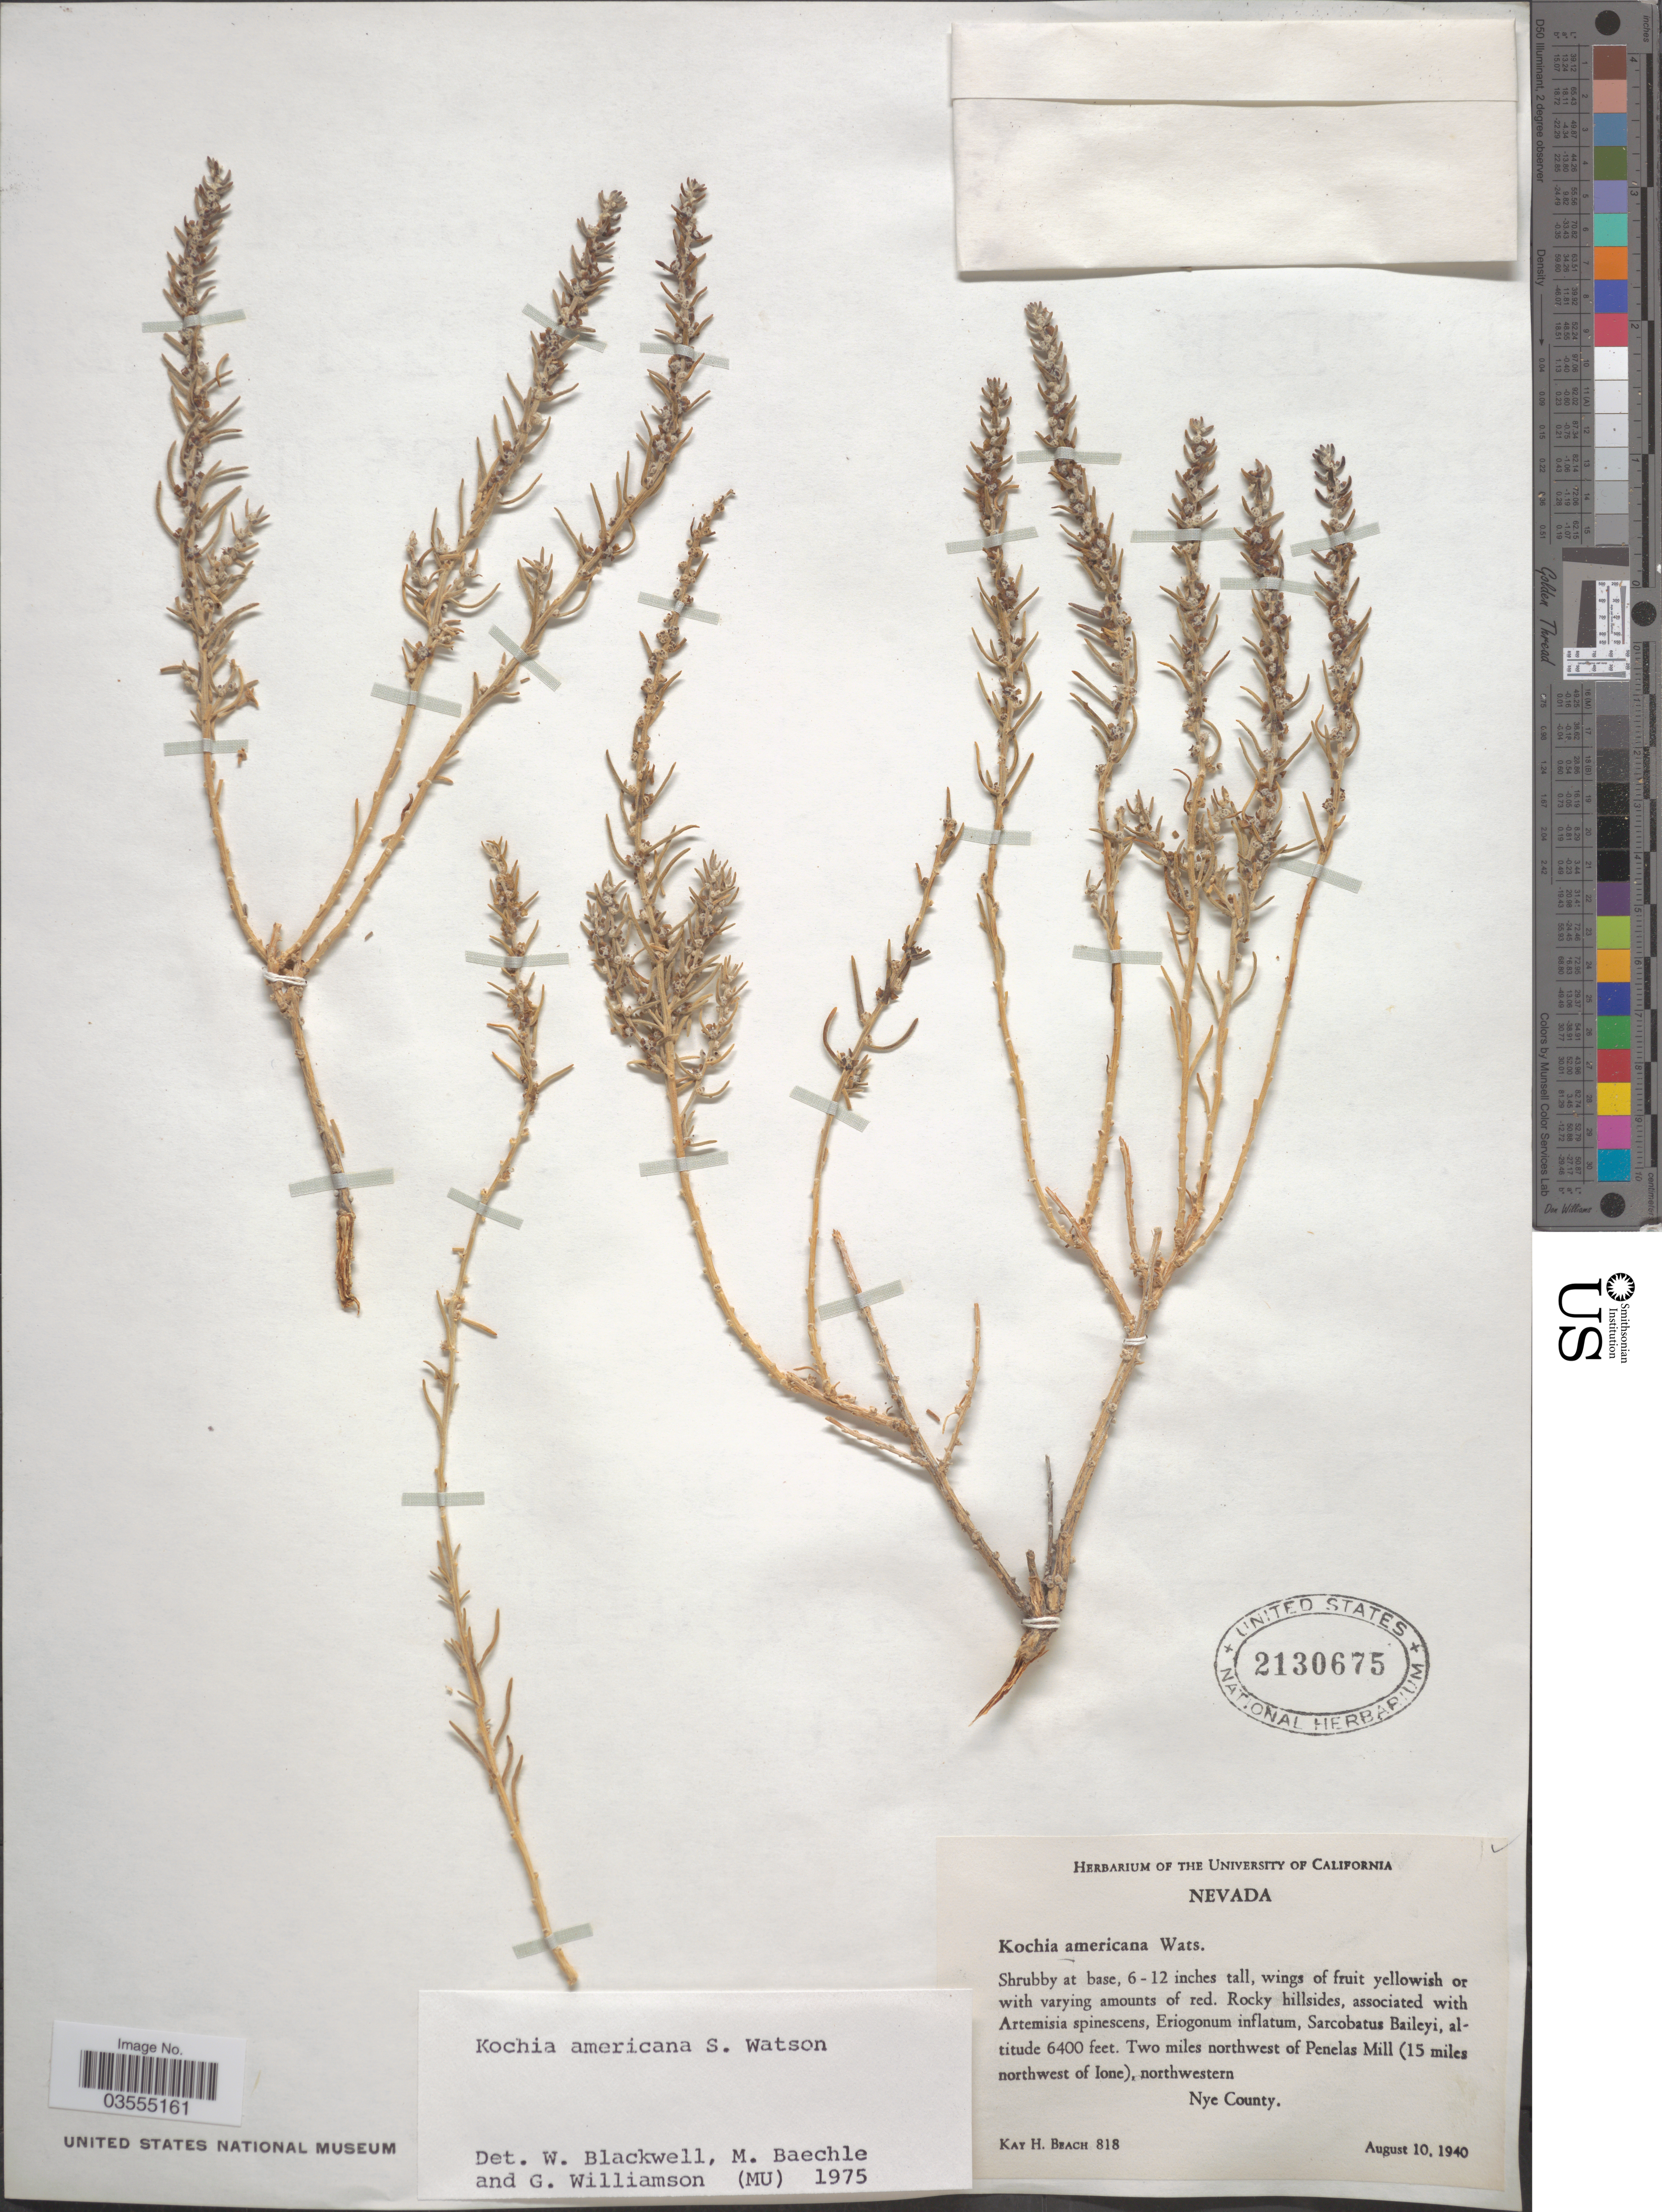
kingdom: Plantae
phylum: Tracheophyta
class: Magnoliopsida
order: Caryophyllales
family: Amaranthaceae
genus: Neokochia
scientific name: Neokochia americana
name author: (S. Watson) G.L. Chu & S.C. Sand.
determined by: U.S. National Herbarium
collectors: K. H. Beach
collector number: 818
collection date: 1940-08-10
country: United States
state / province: Nevada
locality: Two miles northwest of Penelas Mill (15 miles northwest of Ione), northwestern Nye County.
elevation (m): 1951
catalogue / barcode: US 2130675